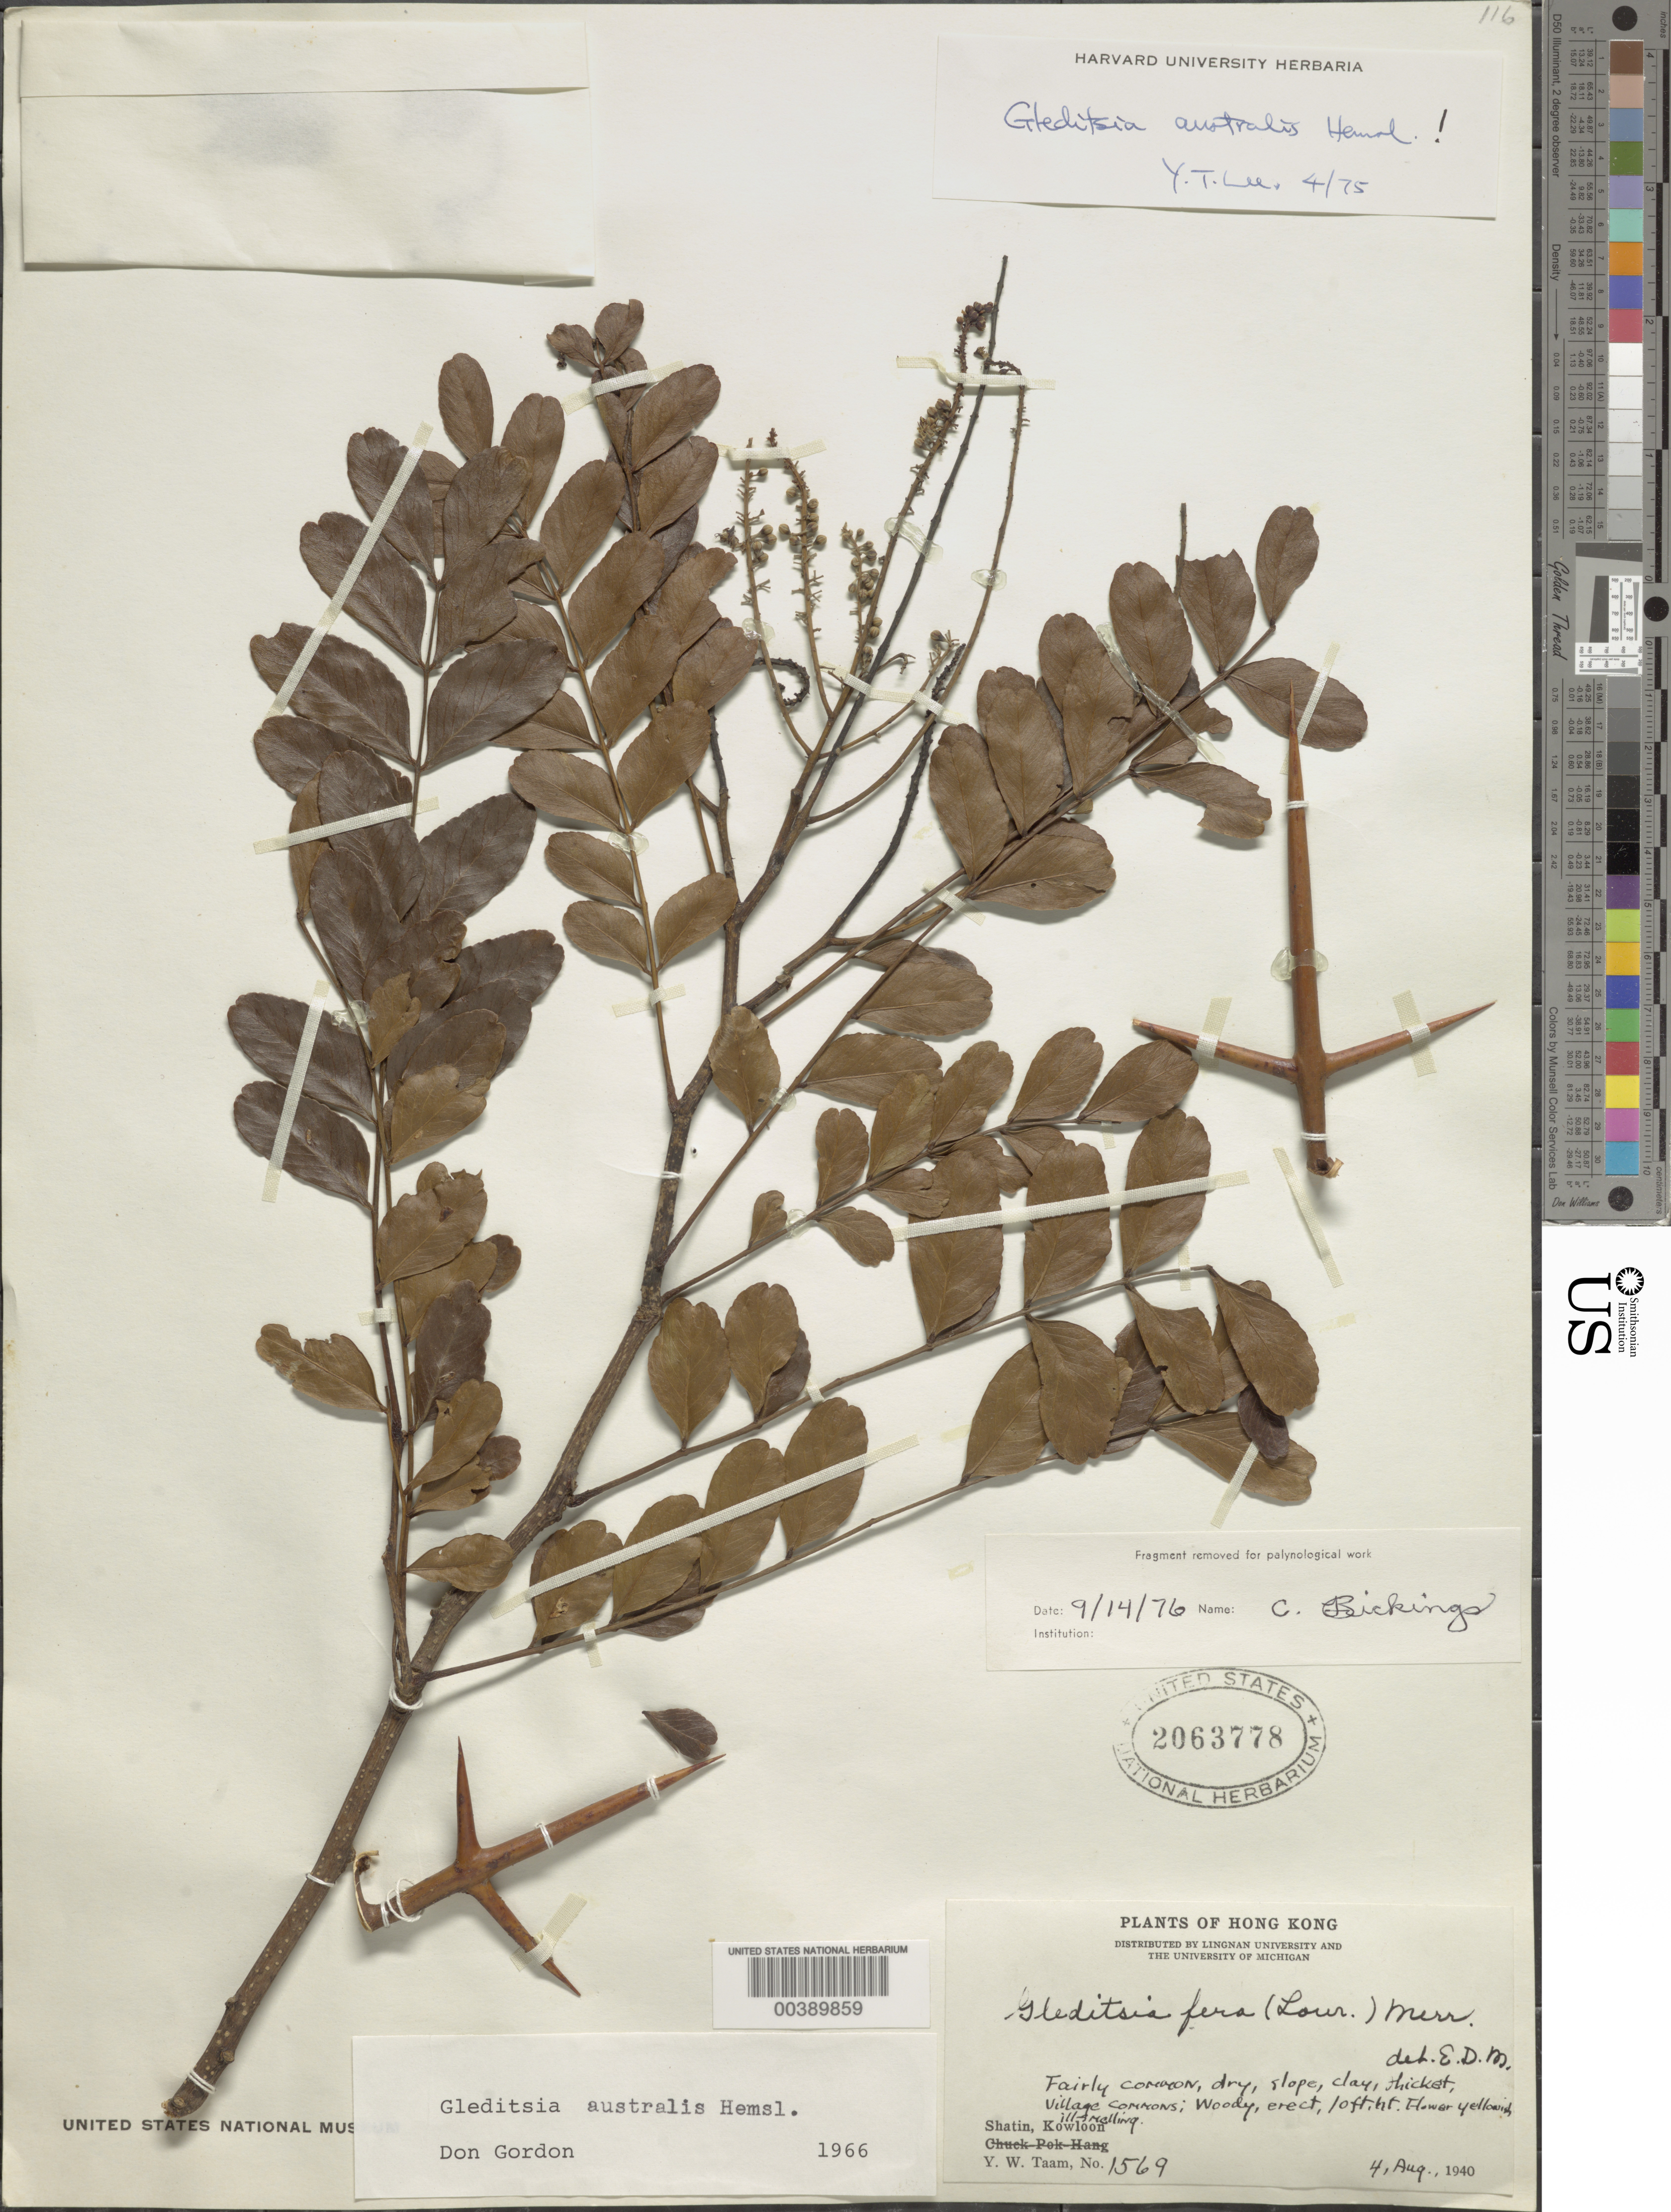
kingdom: Plantae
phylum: Tracheophyta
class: Magnoliopsida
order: Fabales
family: Fabaceae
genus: Gleditsia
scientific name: Gleditsia australis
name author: Hemsl.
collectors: Y. W. Taam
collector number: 1569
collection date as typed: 04 Aug 1940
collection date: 1940-08-04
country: China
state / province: Hong Kong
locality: Satin, kowloon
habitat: Dry, slope, clay, thicket, village commons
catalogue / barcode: US 2063778